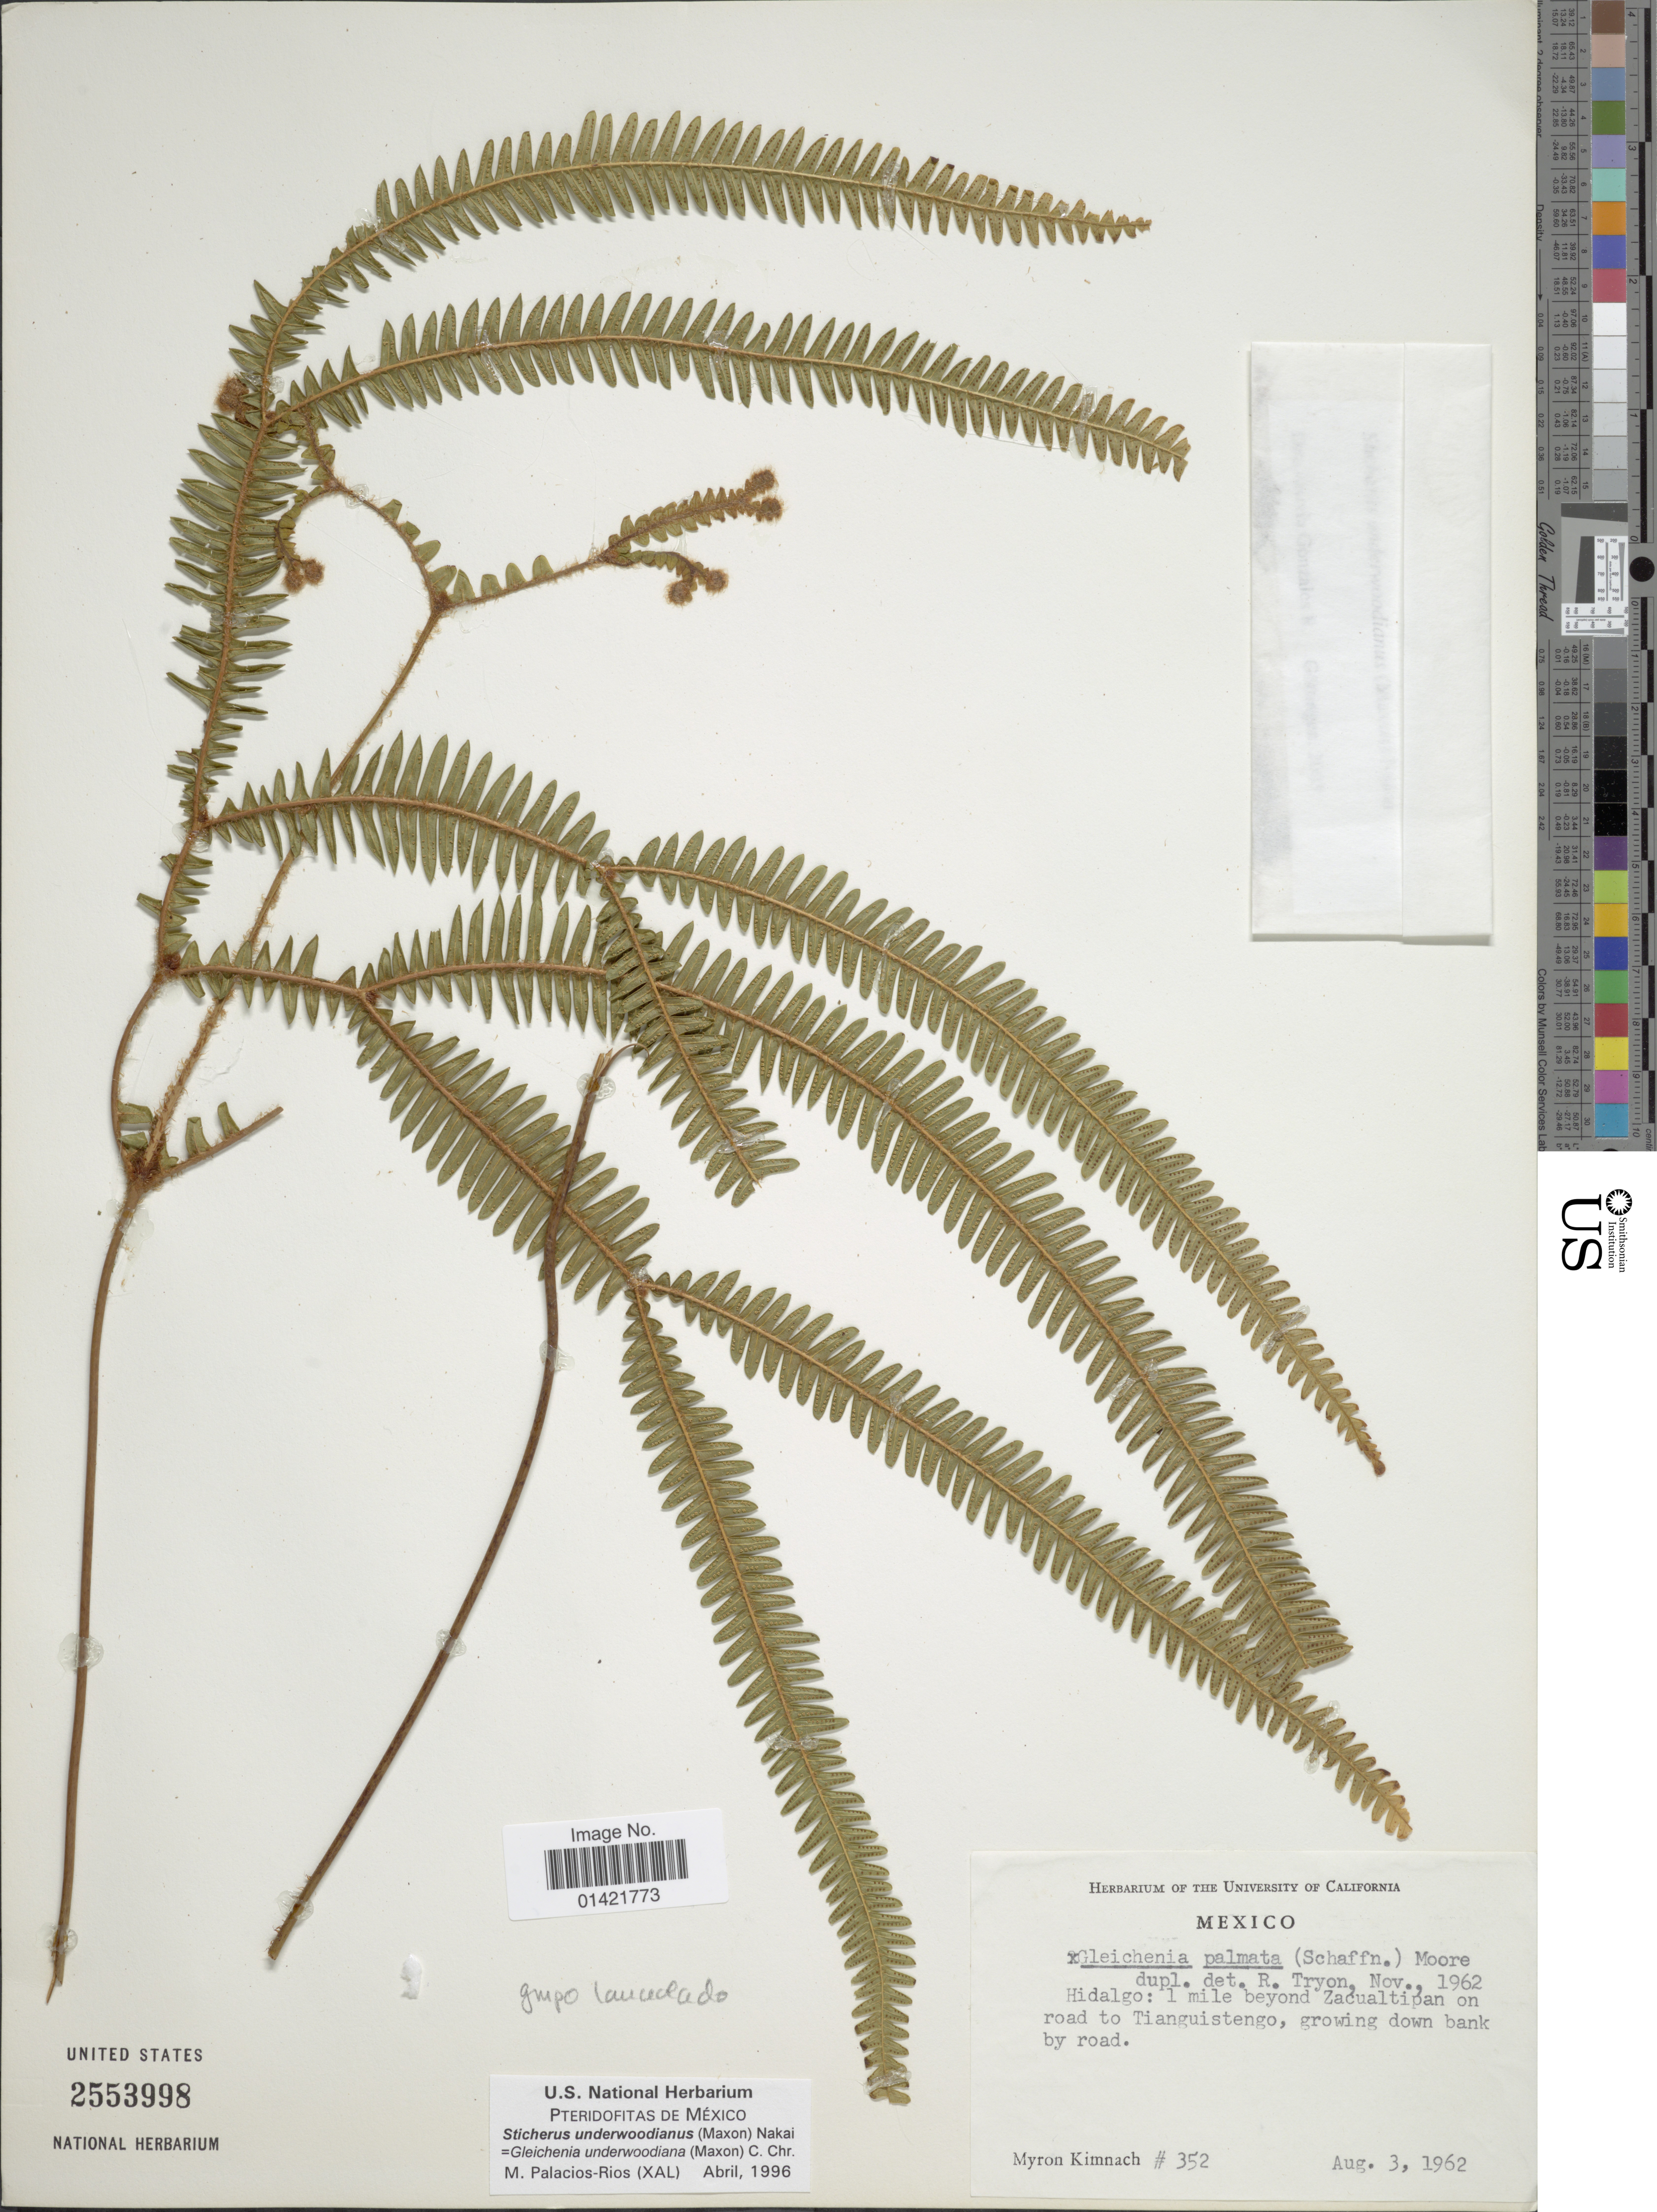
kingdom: Plantae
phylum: Tracheophyta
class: Polypodiopsida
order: Gleicheniales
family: Gleicheniaceae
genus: Sticherus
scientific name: Sticherus underwoodianus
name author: (Maxon) Nakai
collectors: M. W. Kimnach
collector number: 352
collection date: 1962-08-03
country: Mexico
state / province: Hidalgo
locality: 1 mile beyond Zacualtipan on road to Tianguistengo, growing down bank by road.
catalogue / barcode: US 2553998